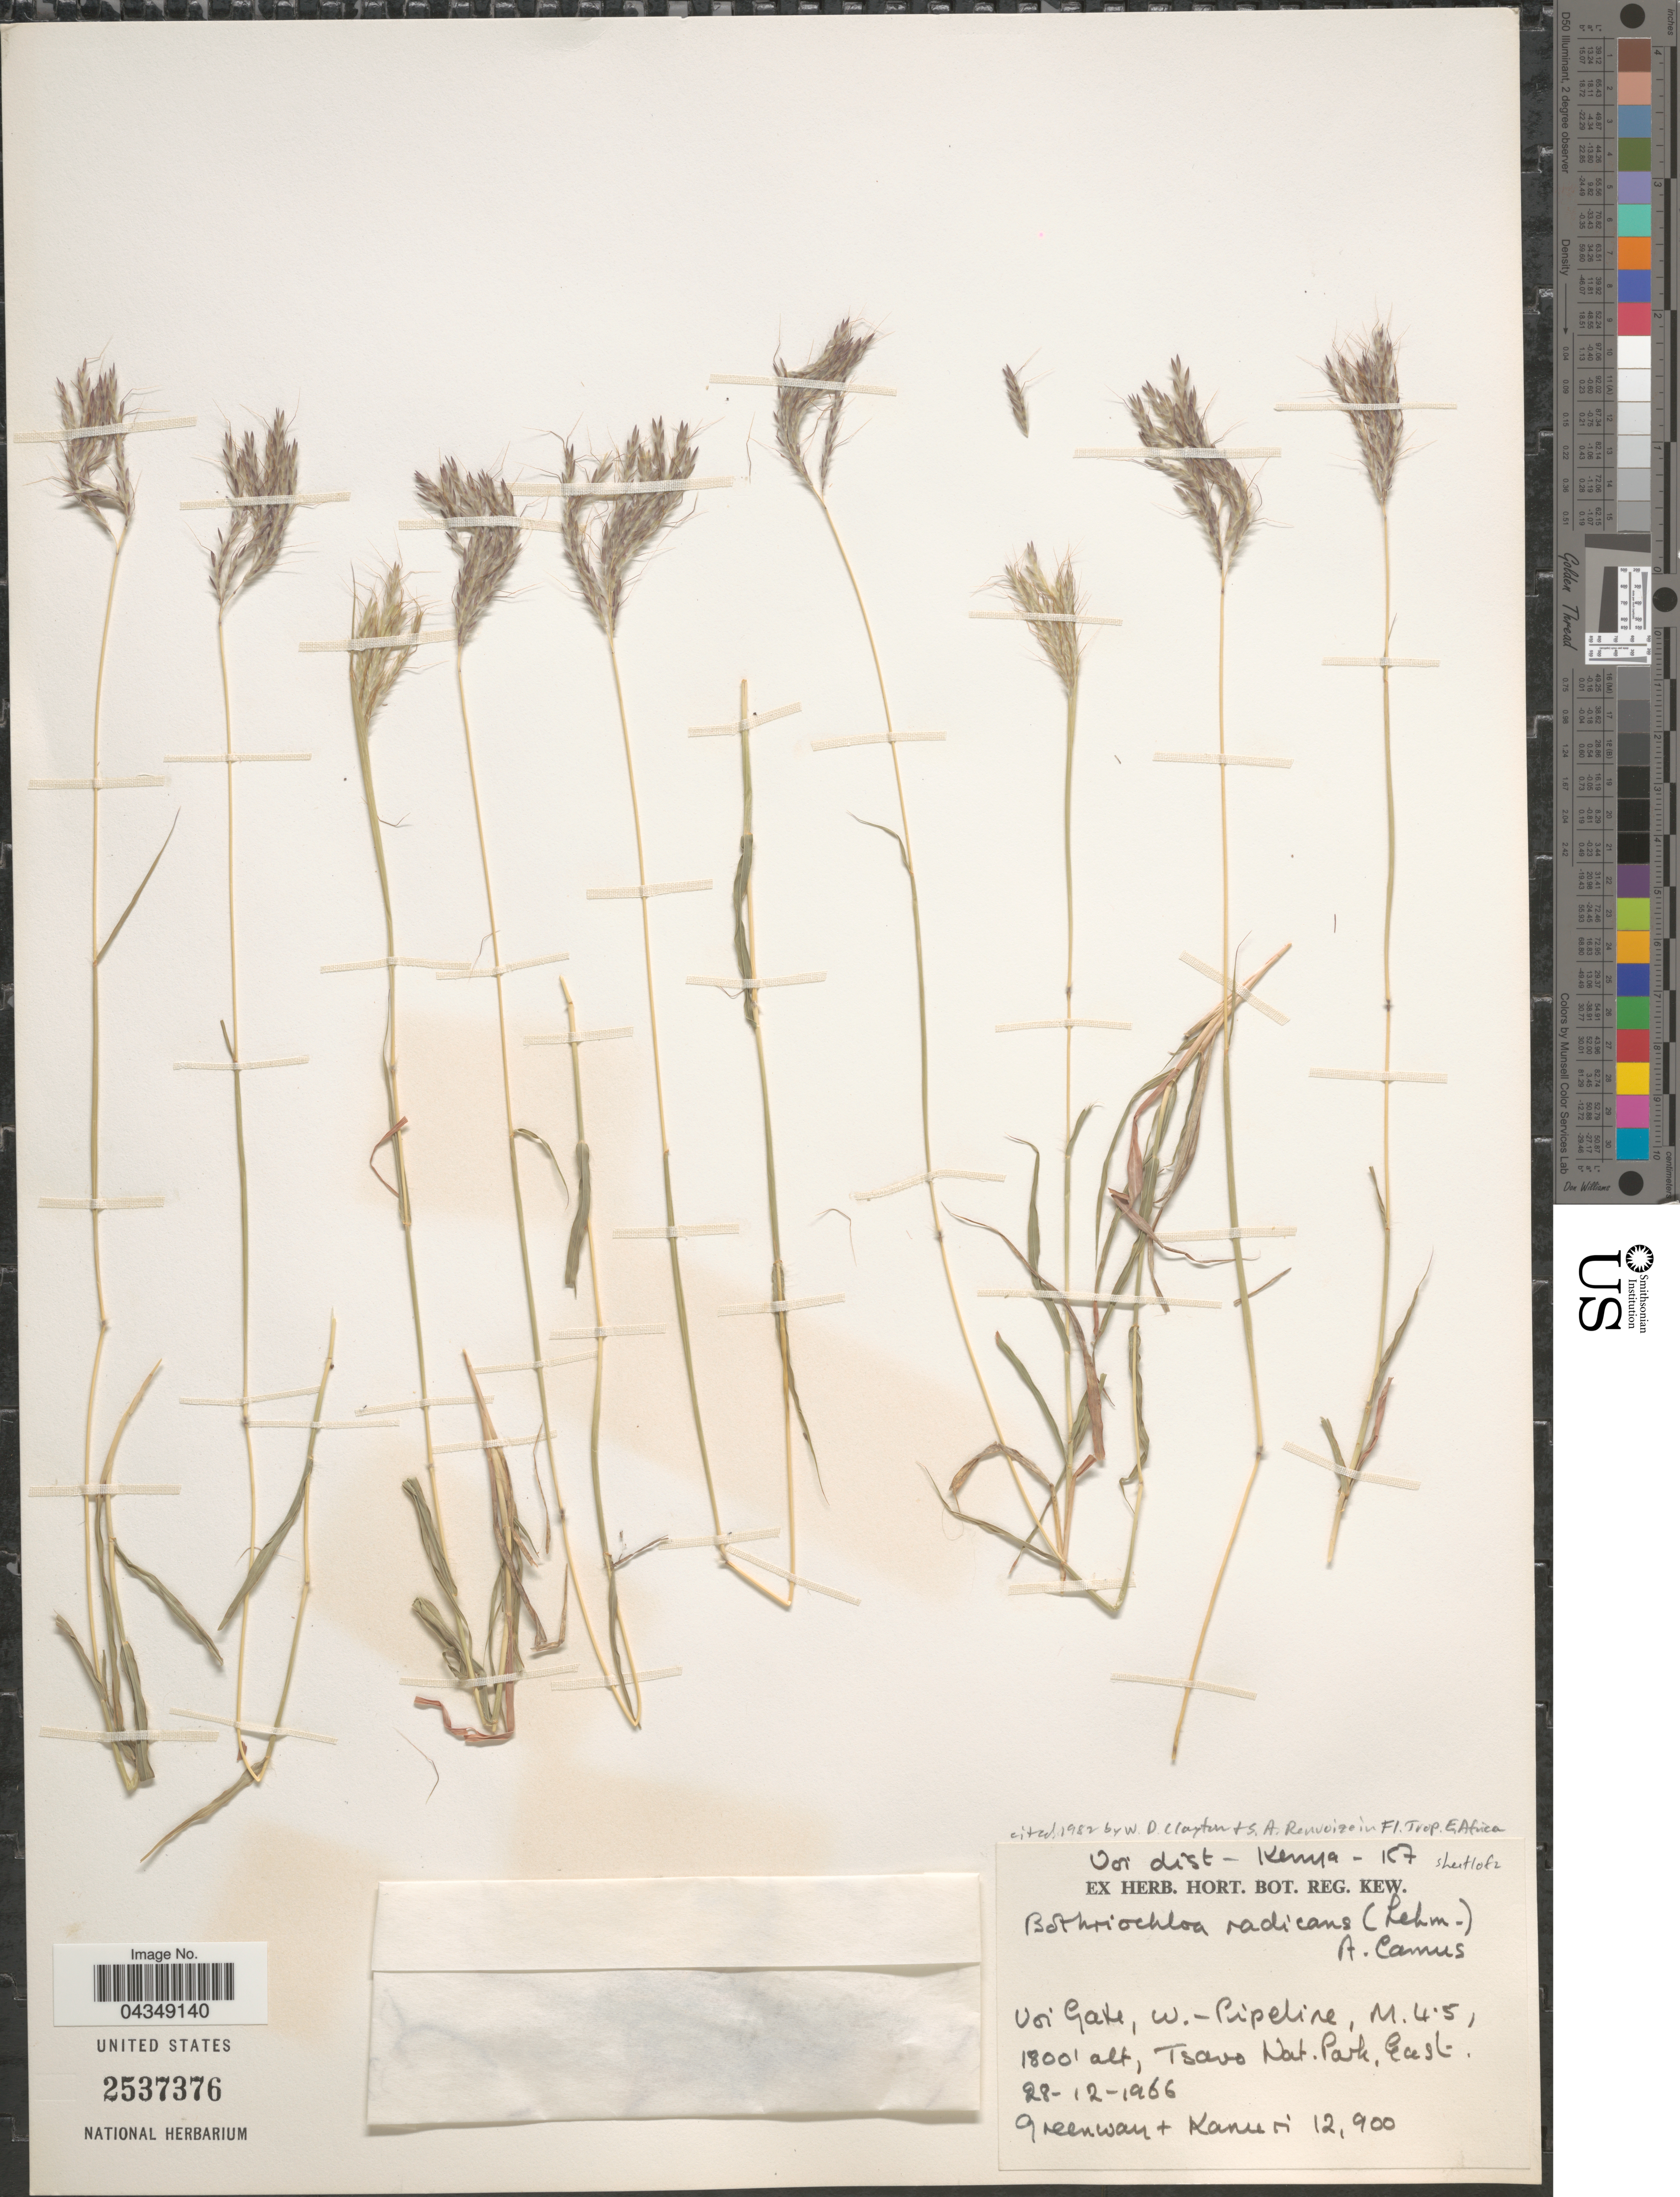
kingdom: Plantae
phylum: Tracheophyta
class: Liliopsida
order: Poales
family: Poaceae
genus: Bothriochloa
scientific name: Bothriochloa radicans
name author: (Lehm.) A. Camus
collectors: Greenway & -. Kanuri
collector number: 12900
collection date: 1966-12-28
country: Kenya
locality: Voi dist- K7. Voi Gate, w.- Pipeline, M. 4-5, Tsavo Nat. Park, East.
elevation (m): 549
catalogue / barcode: US 2537376